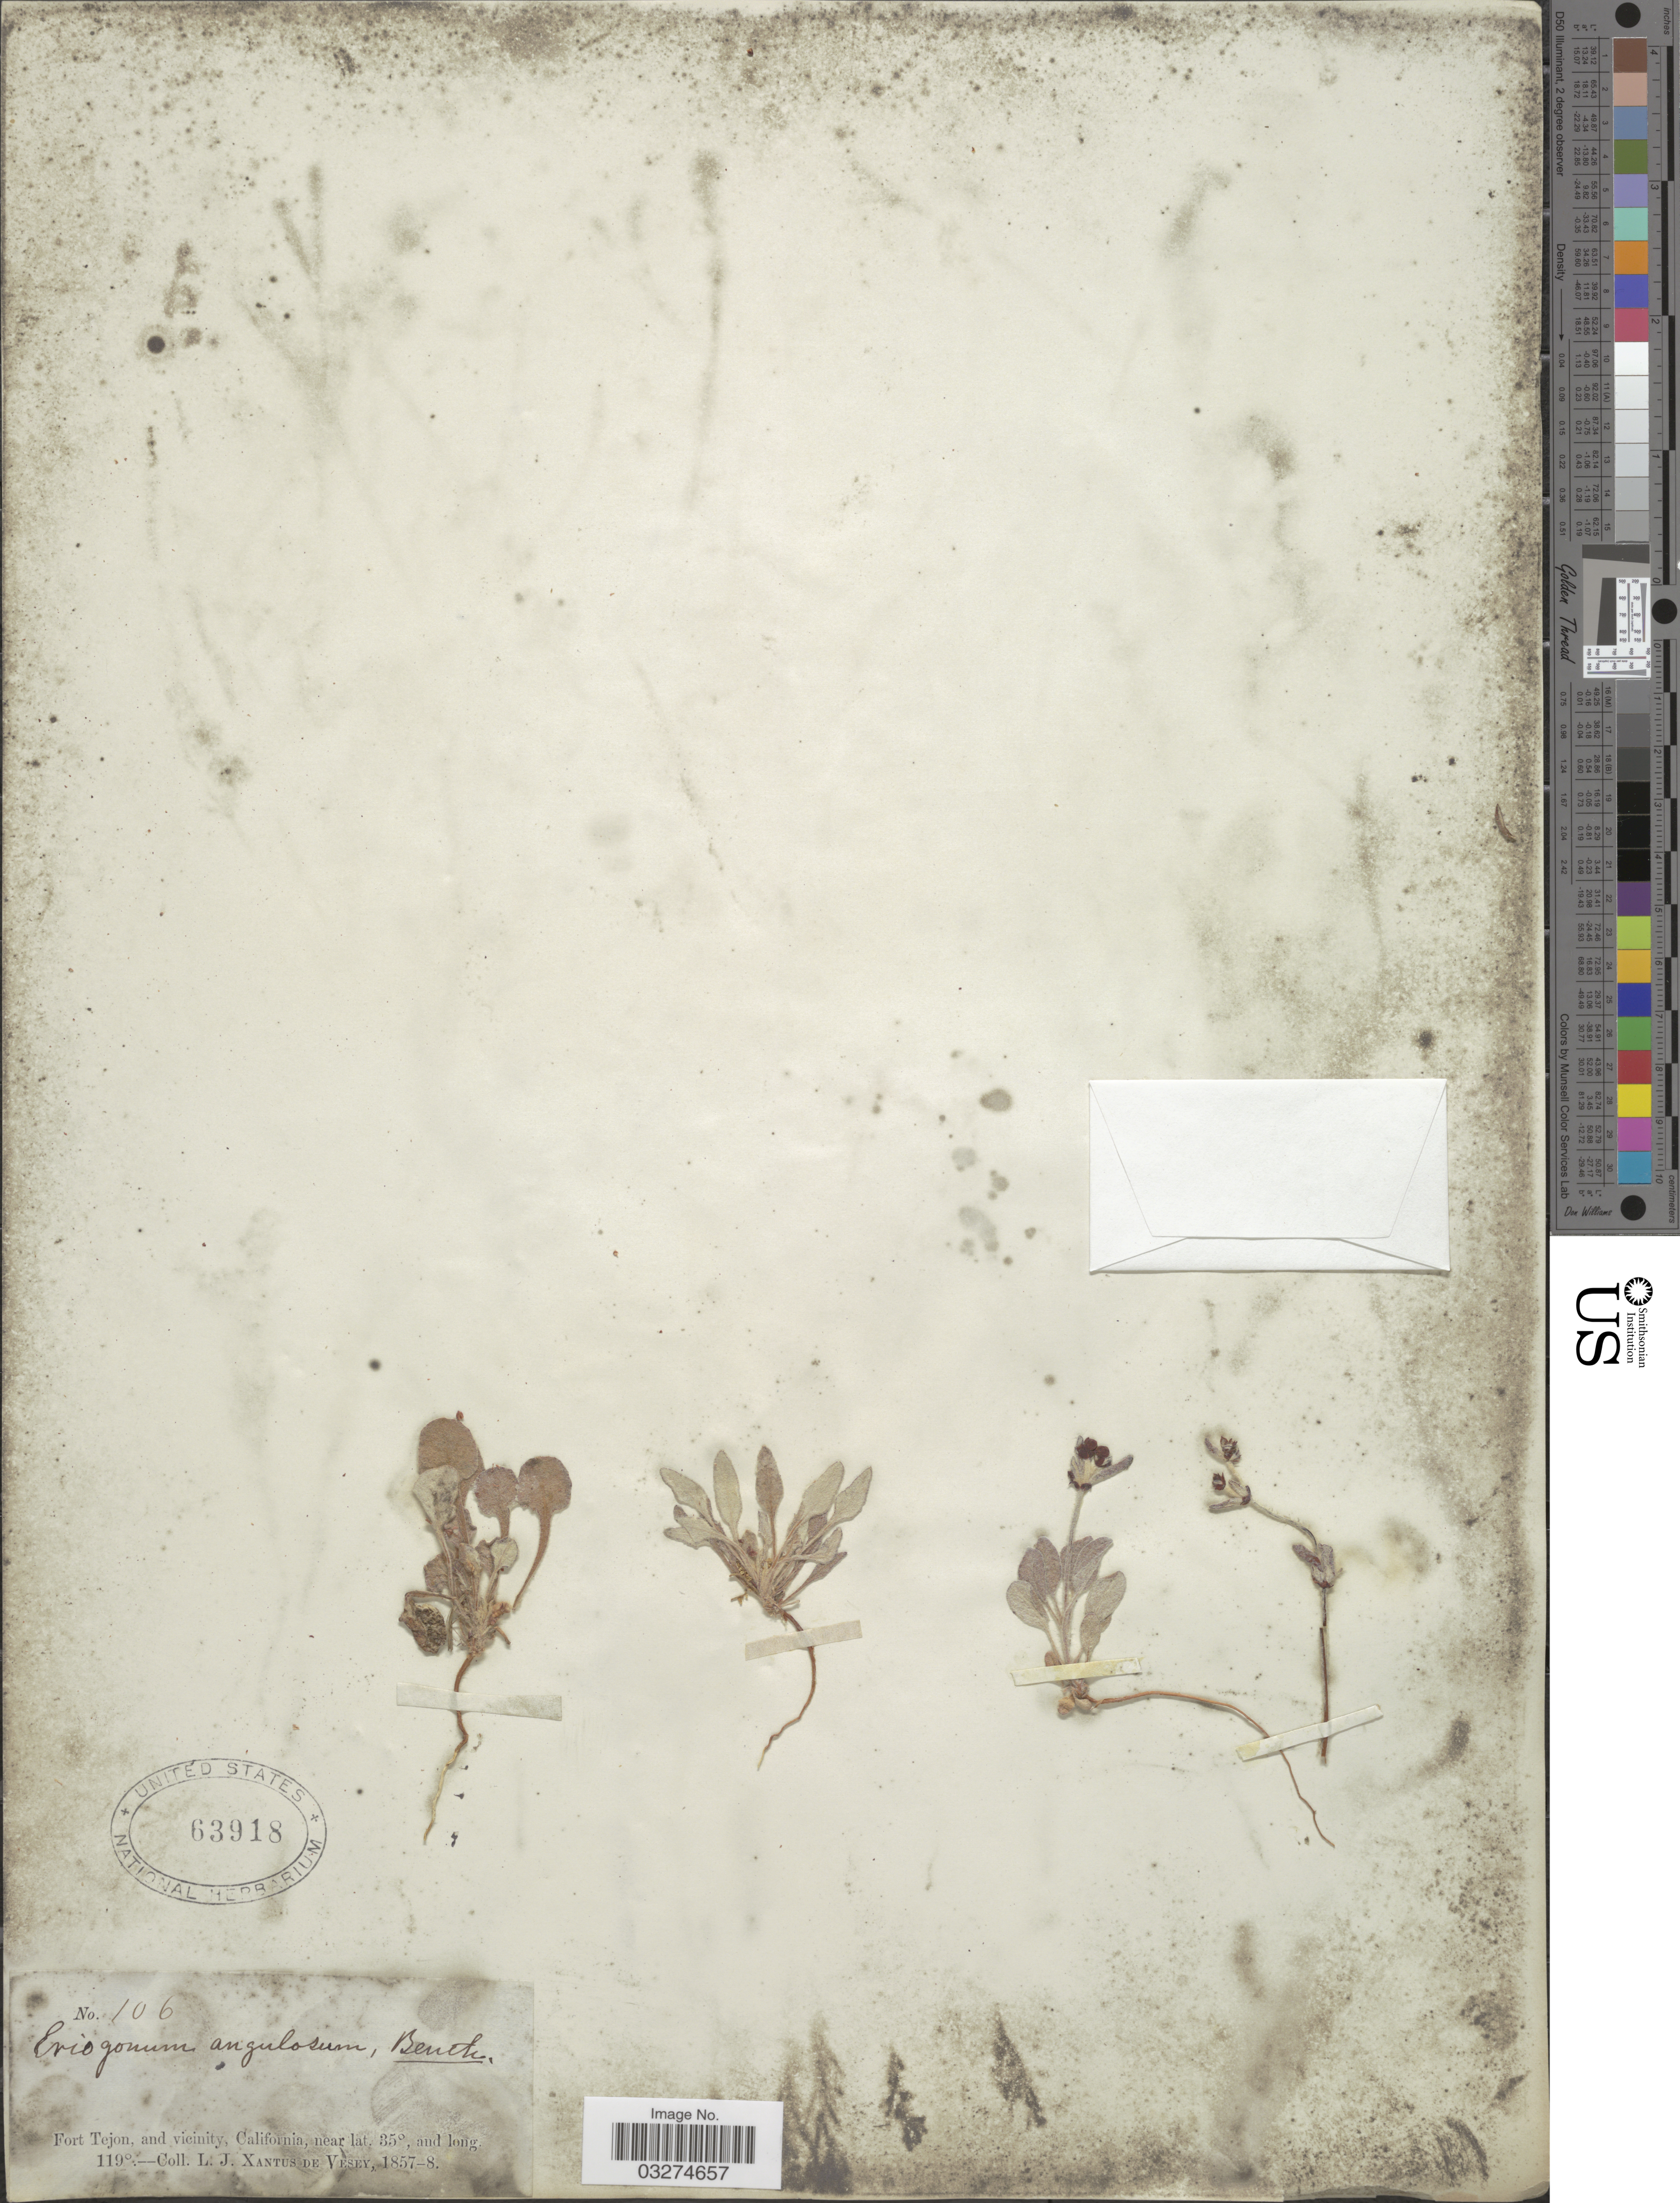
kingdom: Plantae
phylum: Tracheophyta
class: Magnoliopsida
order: Caryophyllales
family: Polygonaceae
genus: Eriogonum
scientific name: Eriogonum angulosum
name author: Benth.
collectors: L. Xantus de Vesey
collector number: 106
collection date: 1857/1858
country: United States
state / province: California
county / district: Kern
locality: Fort Tejon, and vicinity.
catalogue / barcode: US 63918